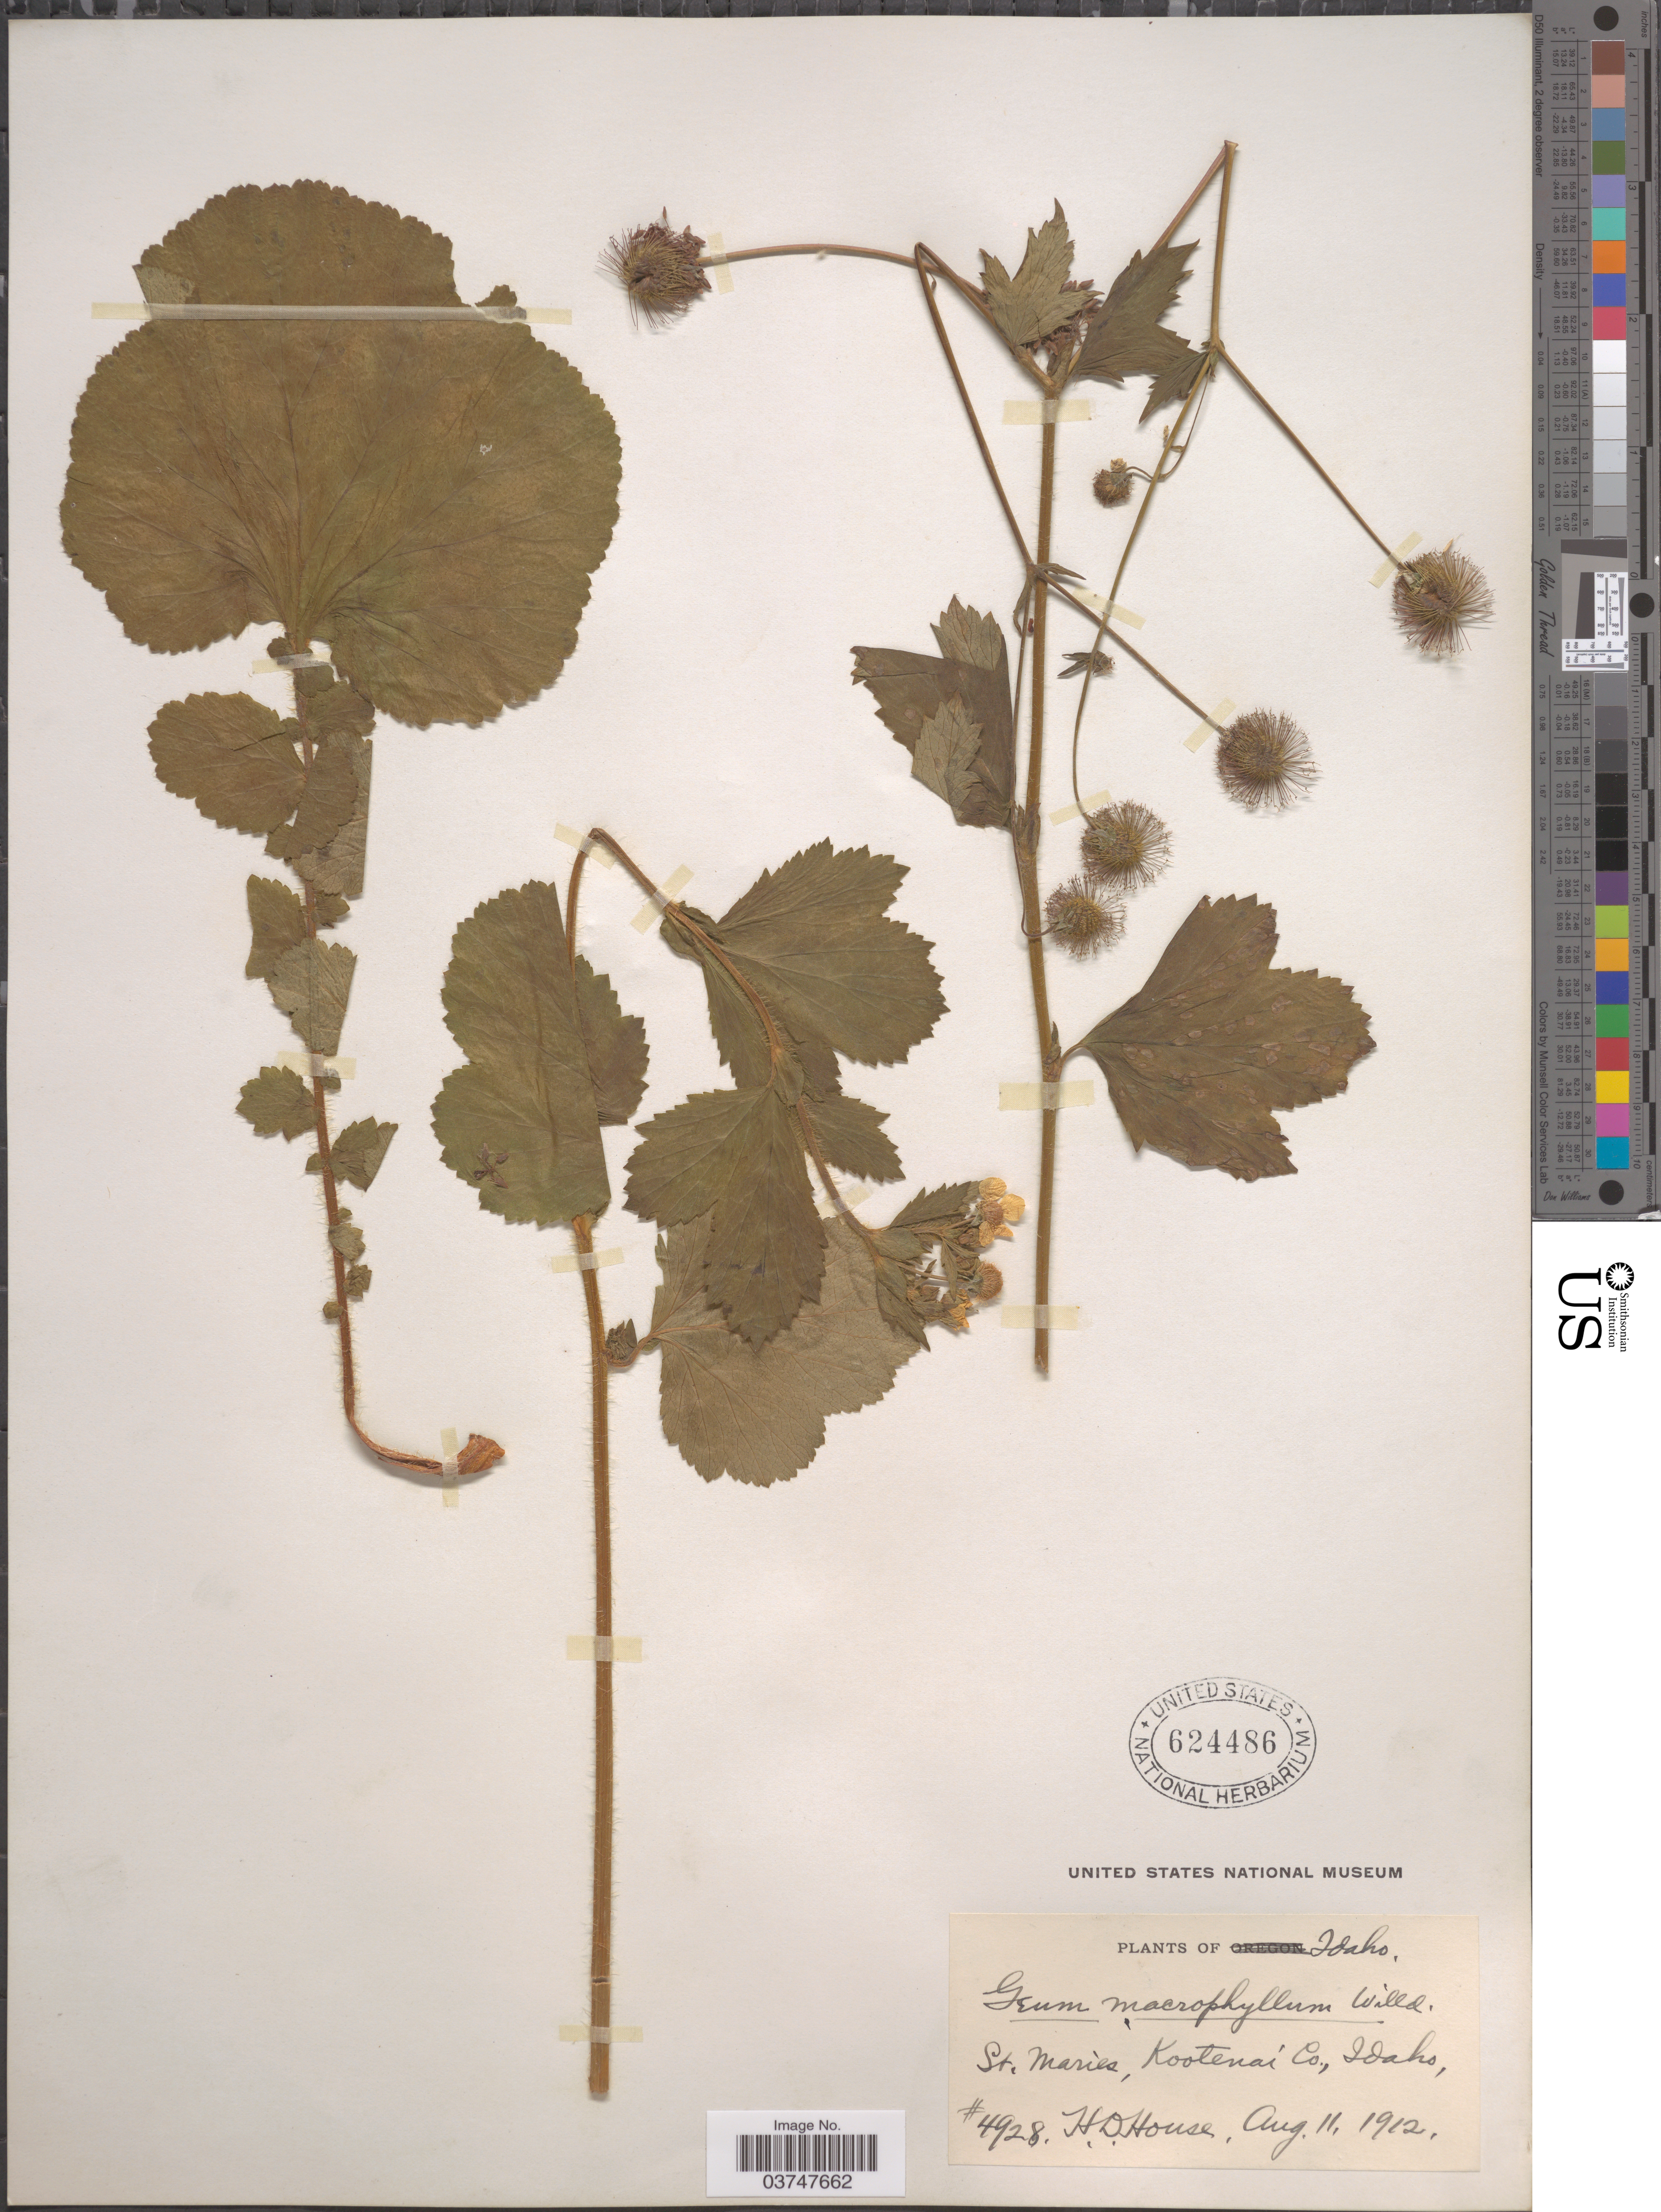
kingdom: Plantae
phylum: Tracheophyta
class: Magnoliopsida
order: Rosales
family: Rosaceae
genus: Geum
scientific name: Geum macrophyllum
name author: Willd.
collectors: H. D. House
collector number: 4928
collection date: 1912-08-11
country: United States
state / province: Idaho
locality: St. Maries, Kootenai Co.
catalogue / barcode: US 624486